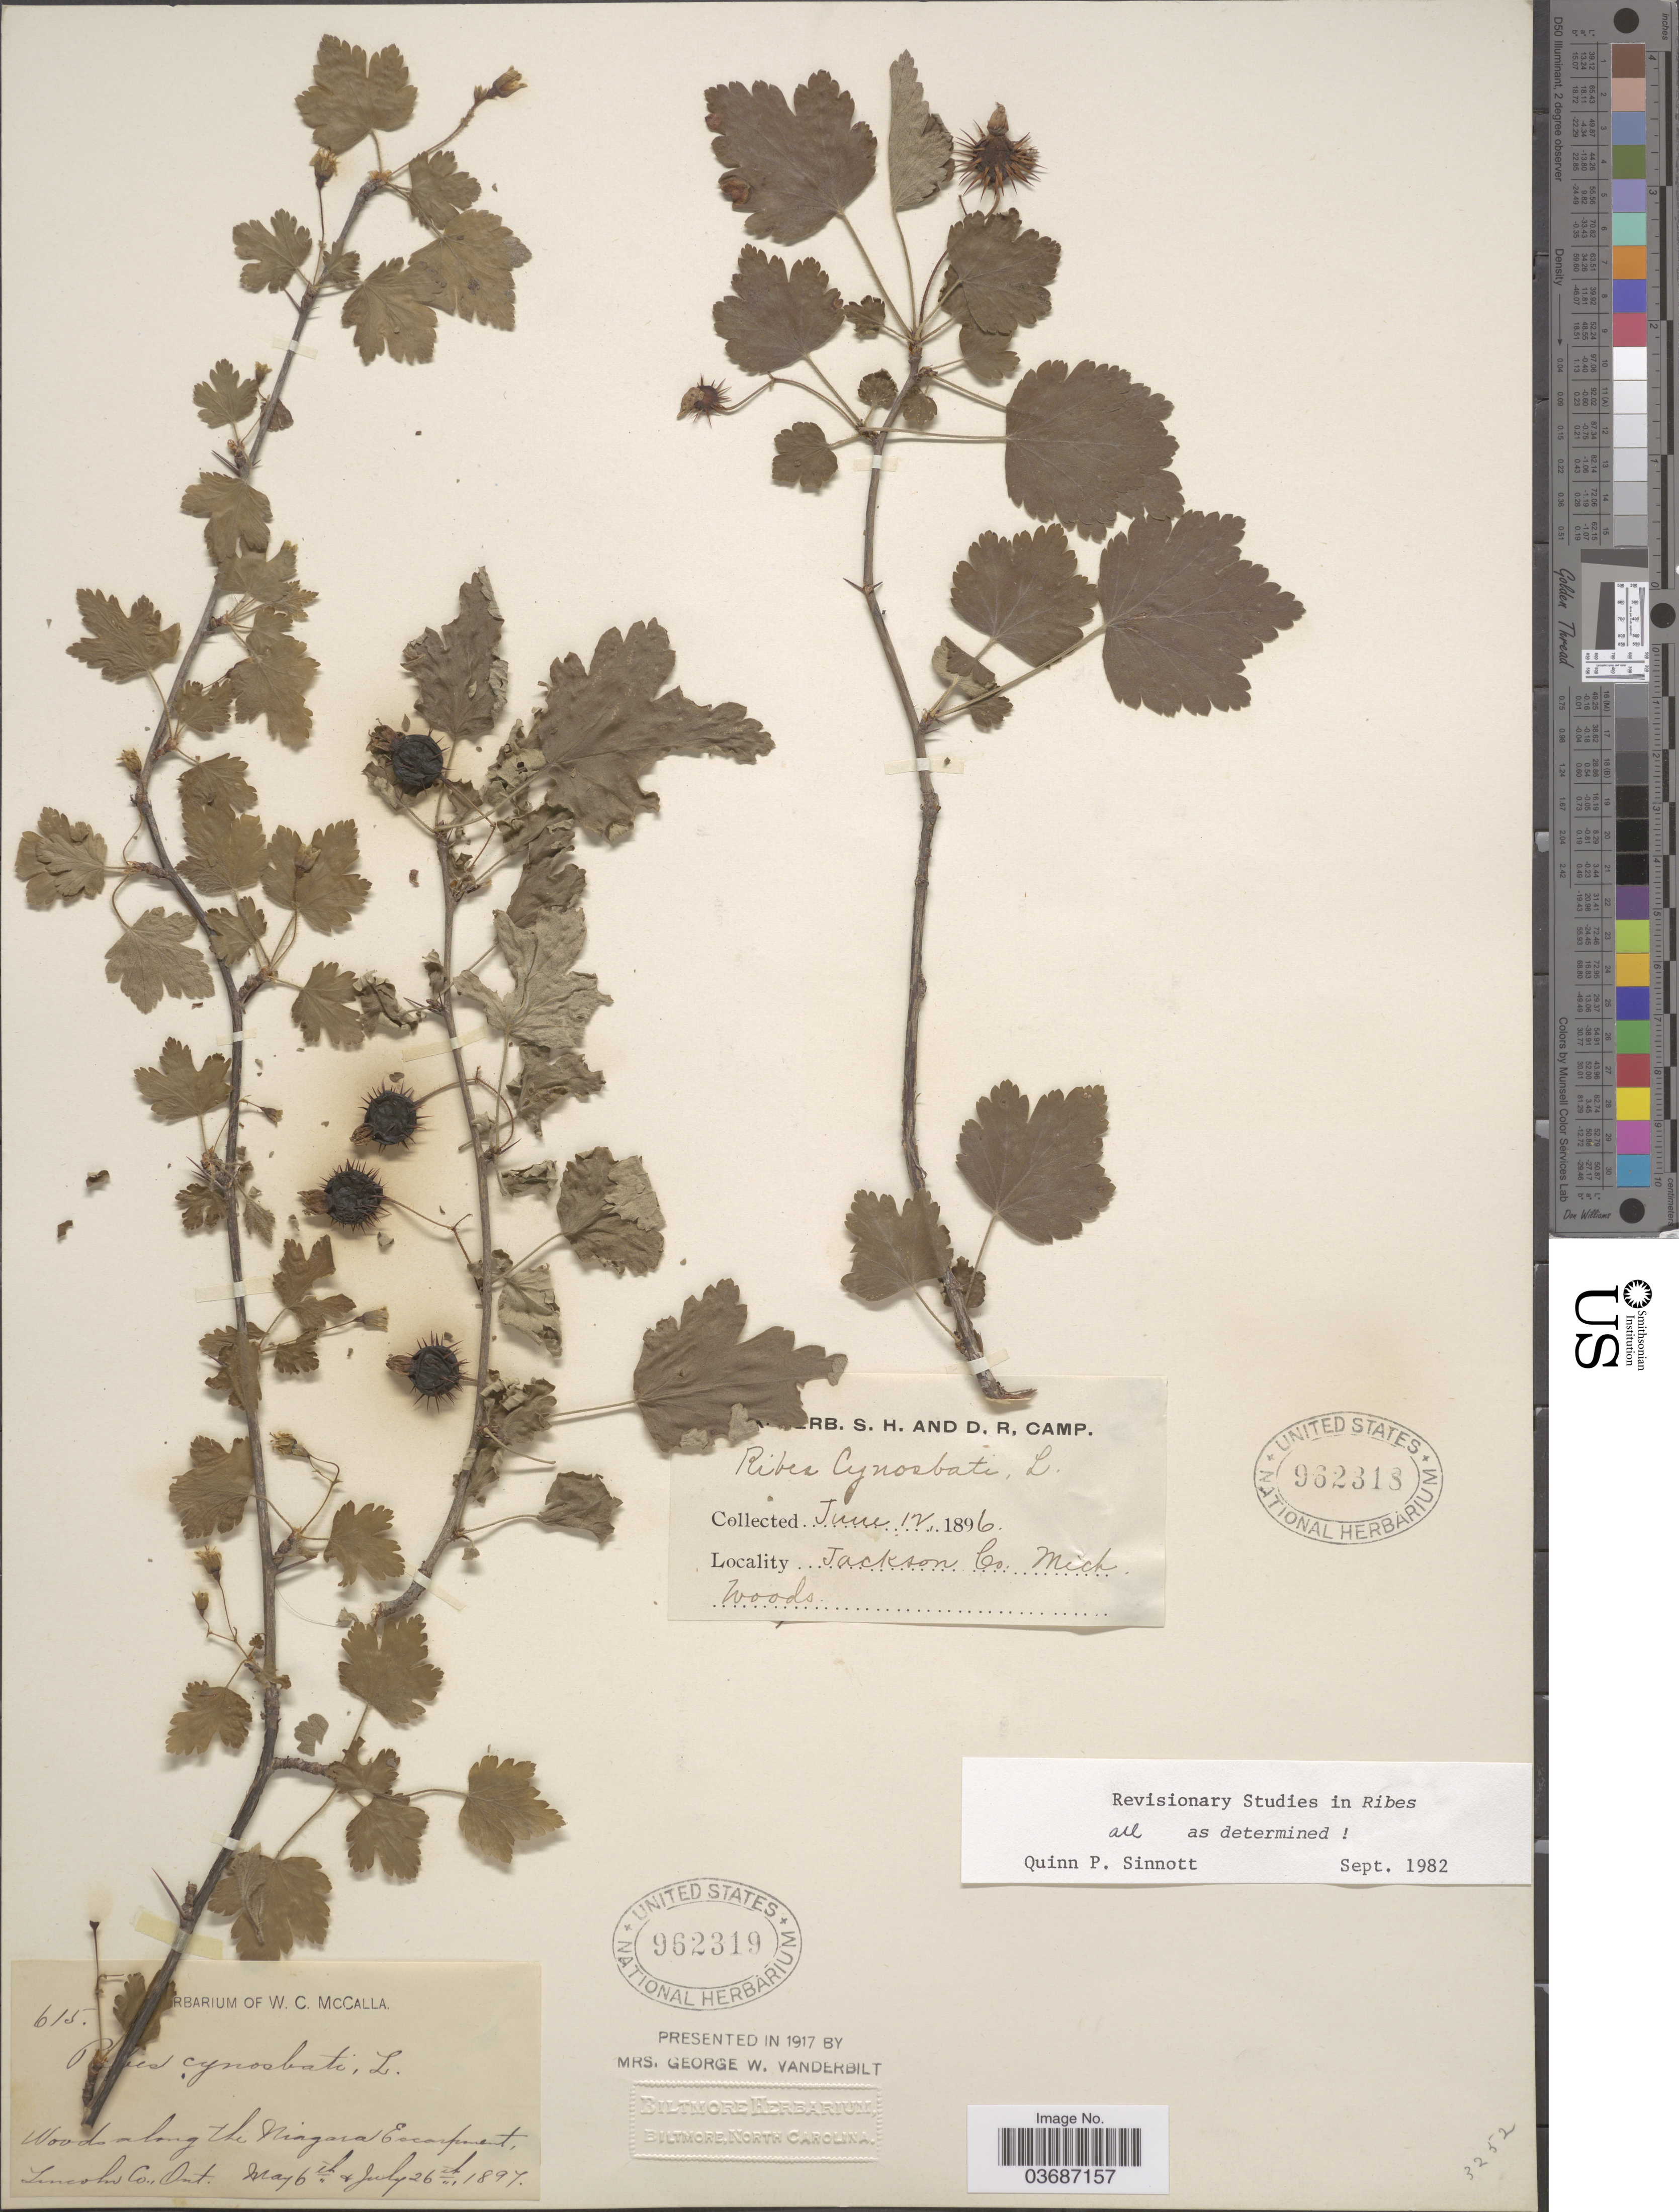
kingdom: Plantae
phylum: Tracheophyta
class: Magnoliopsida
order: Saxifragales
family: Grossulariaceae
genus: Ribes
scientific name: Ribes cynosbati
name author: L.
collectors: ex herb. W. C. McCalla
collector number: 615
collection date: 1897-05-06/1897-07-26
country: Canada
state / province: Ontario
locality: Woods along the Niagara Escarpment, Linchow Co.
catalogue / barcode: US 962319